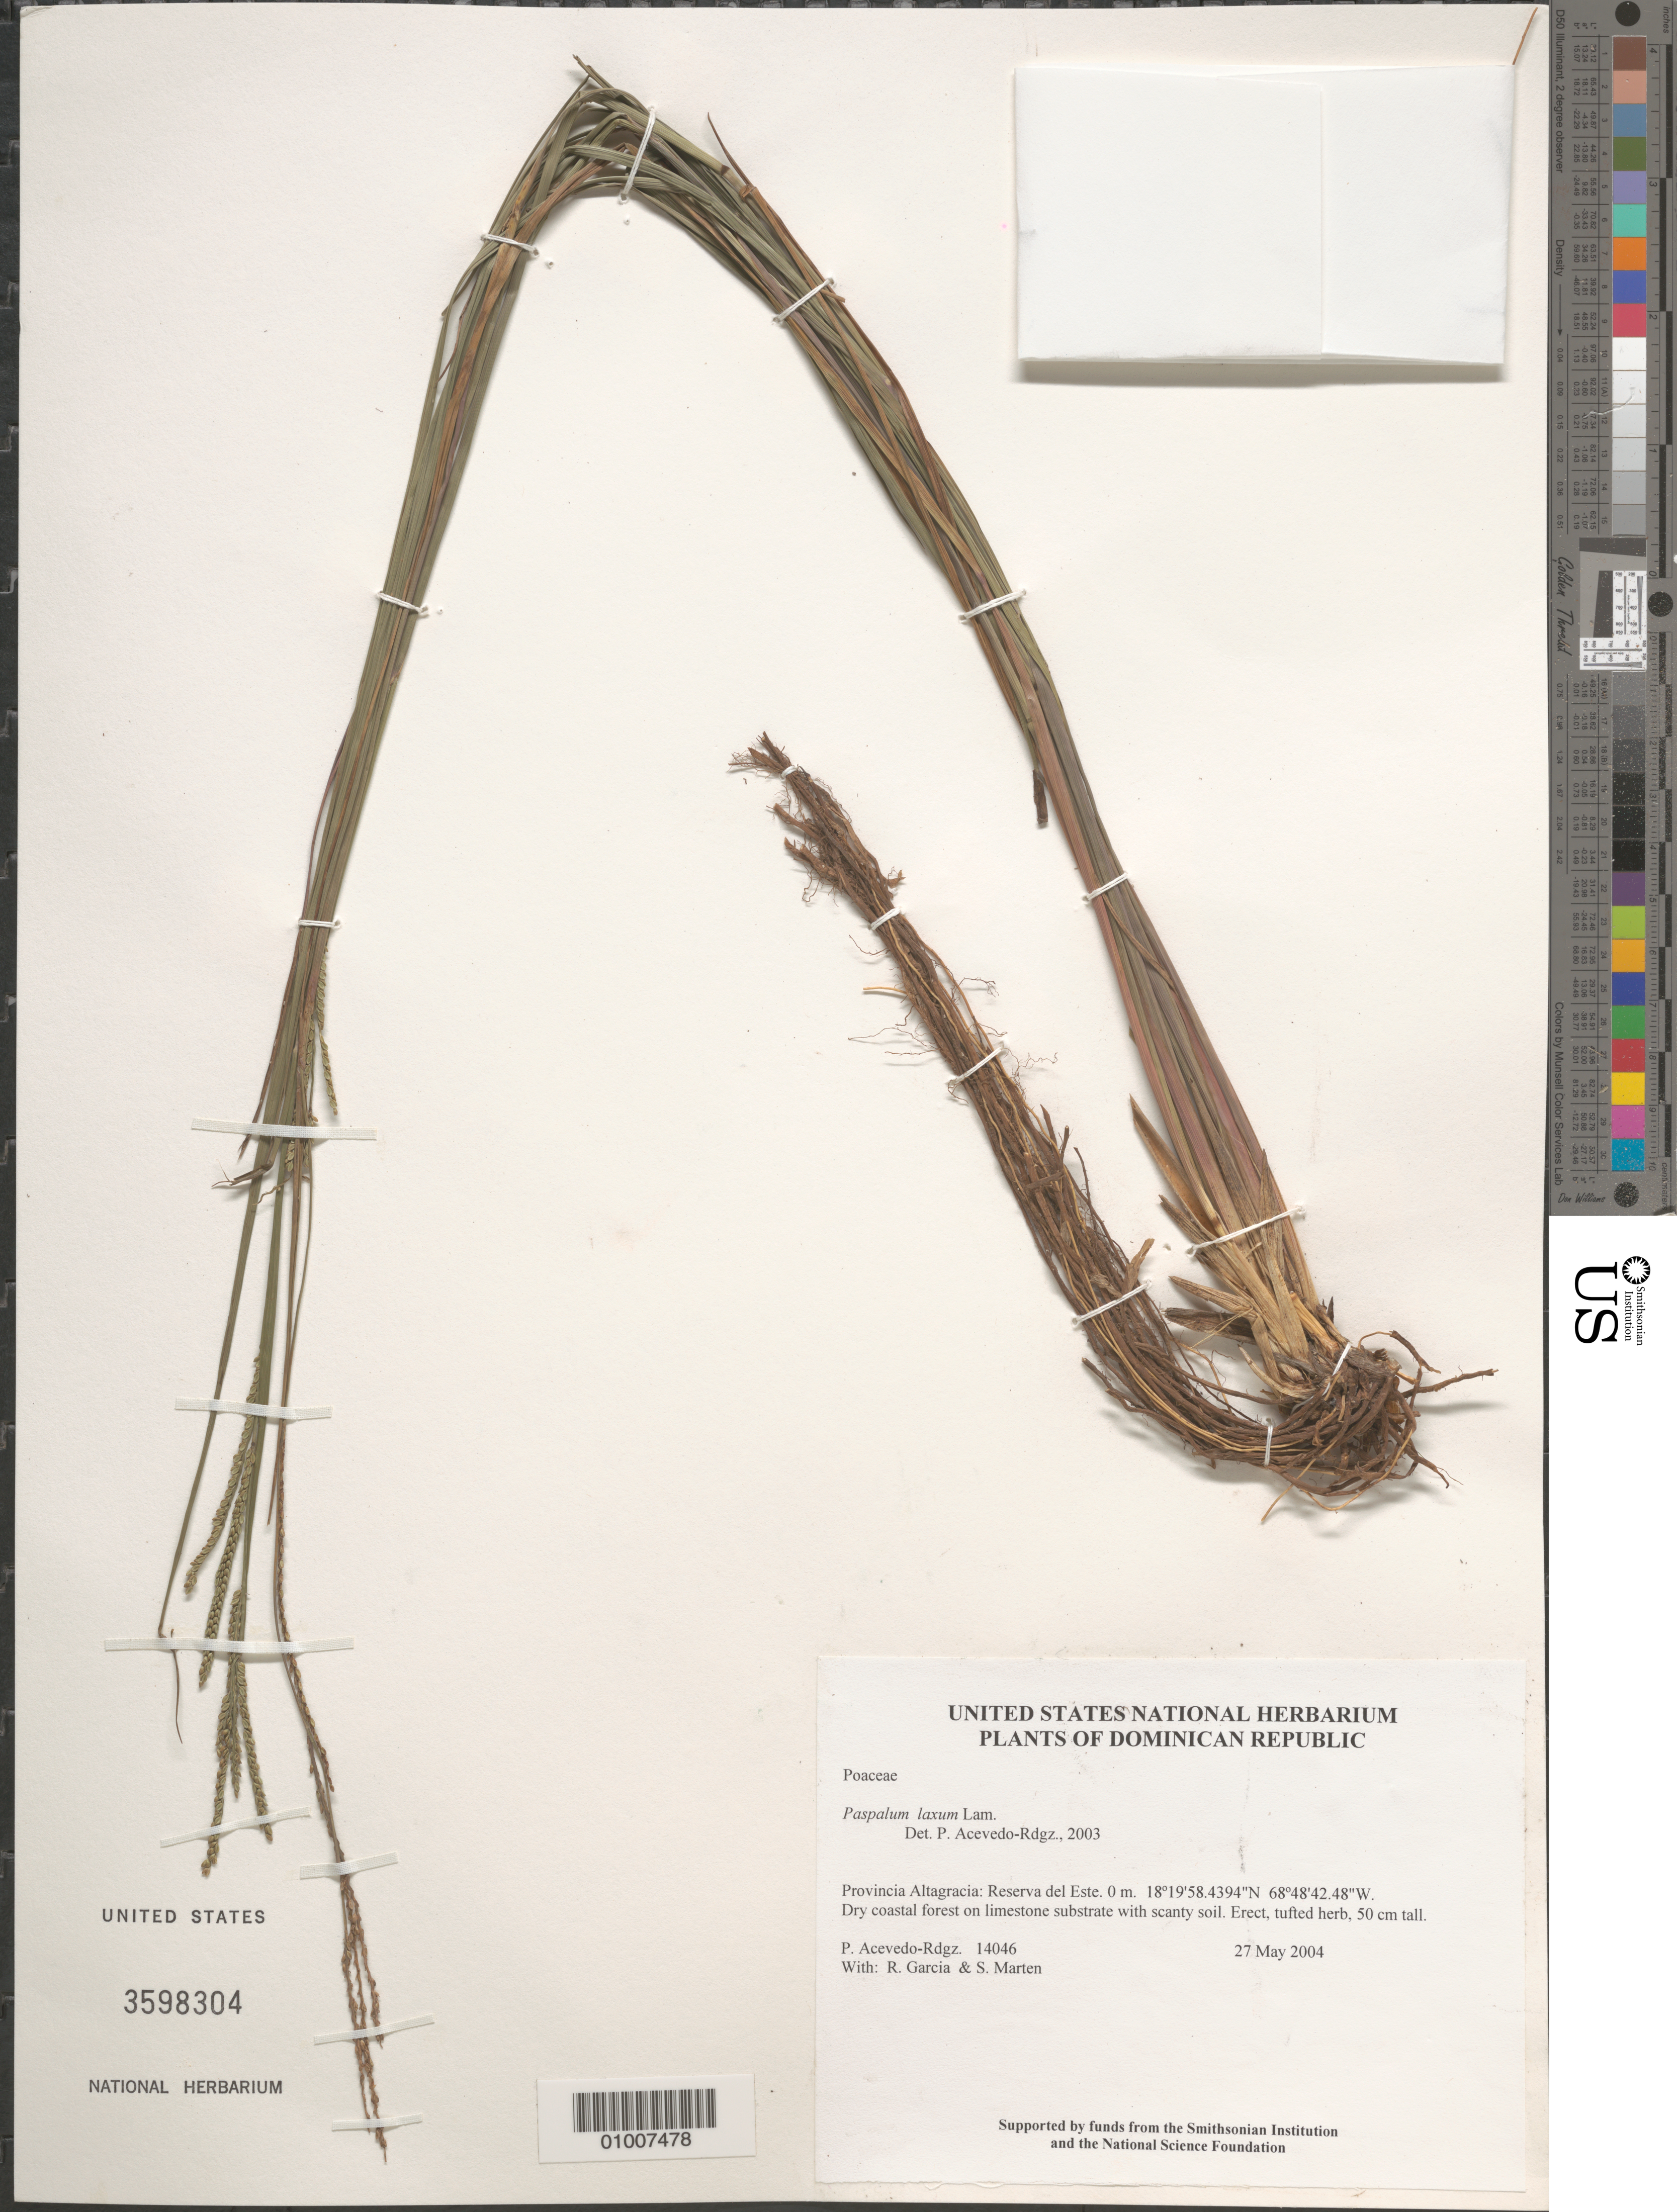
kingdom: Plantae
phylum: Tracheophyta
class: Liliopsida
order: Poales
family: Poaceae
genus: Paspalum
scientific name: Paspalum laxum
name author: Lam.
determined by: Acevedo-Rodríguez, P., (BOT), Smithsonian Institution - National Museum of Natural History (UNITED STATES)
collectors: P. Acevedo-Rodr., R. G. García & S. Marten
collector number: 14046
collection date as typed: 27 May 2004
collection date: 2004-05-27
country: Dominican Republic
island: Hispaniola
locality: Provincia Altagracia: Reserva del Este.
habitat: Dry coastal forest on limestone substrate with scanty soil.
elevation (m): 0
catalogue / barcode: US 3598304